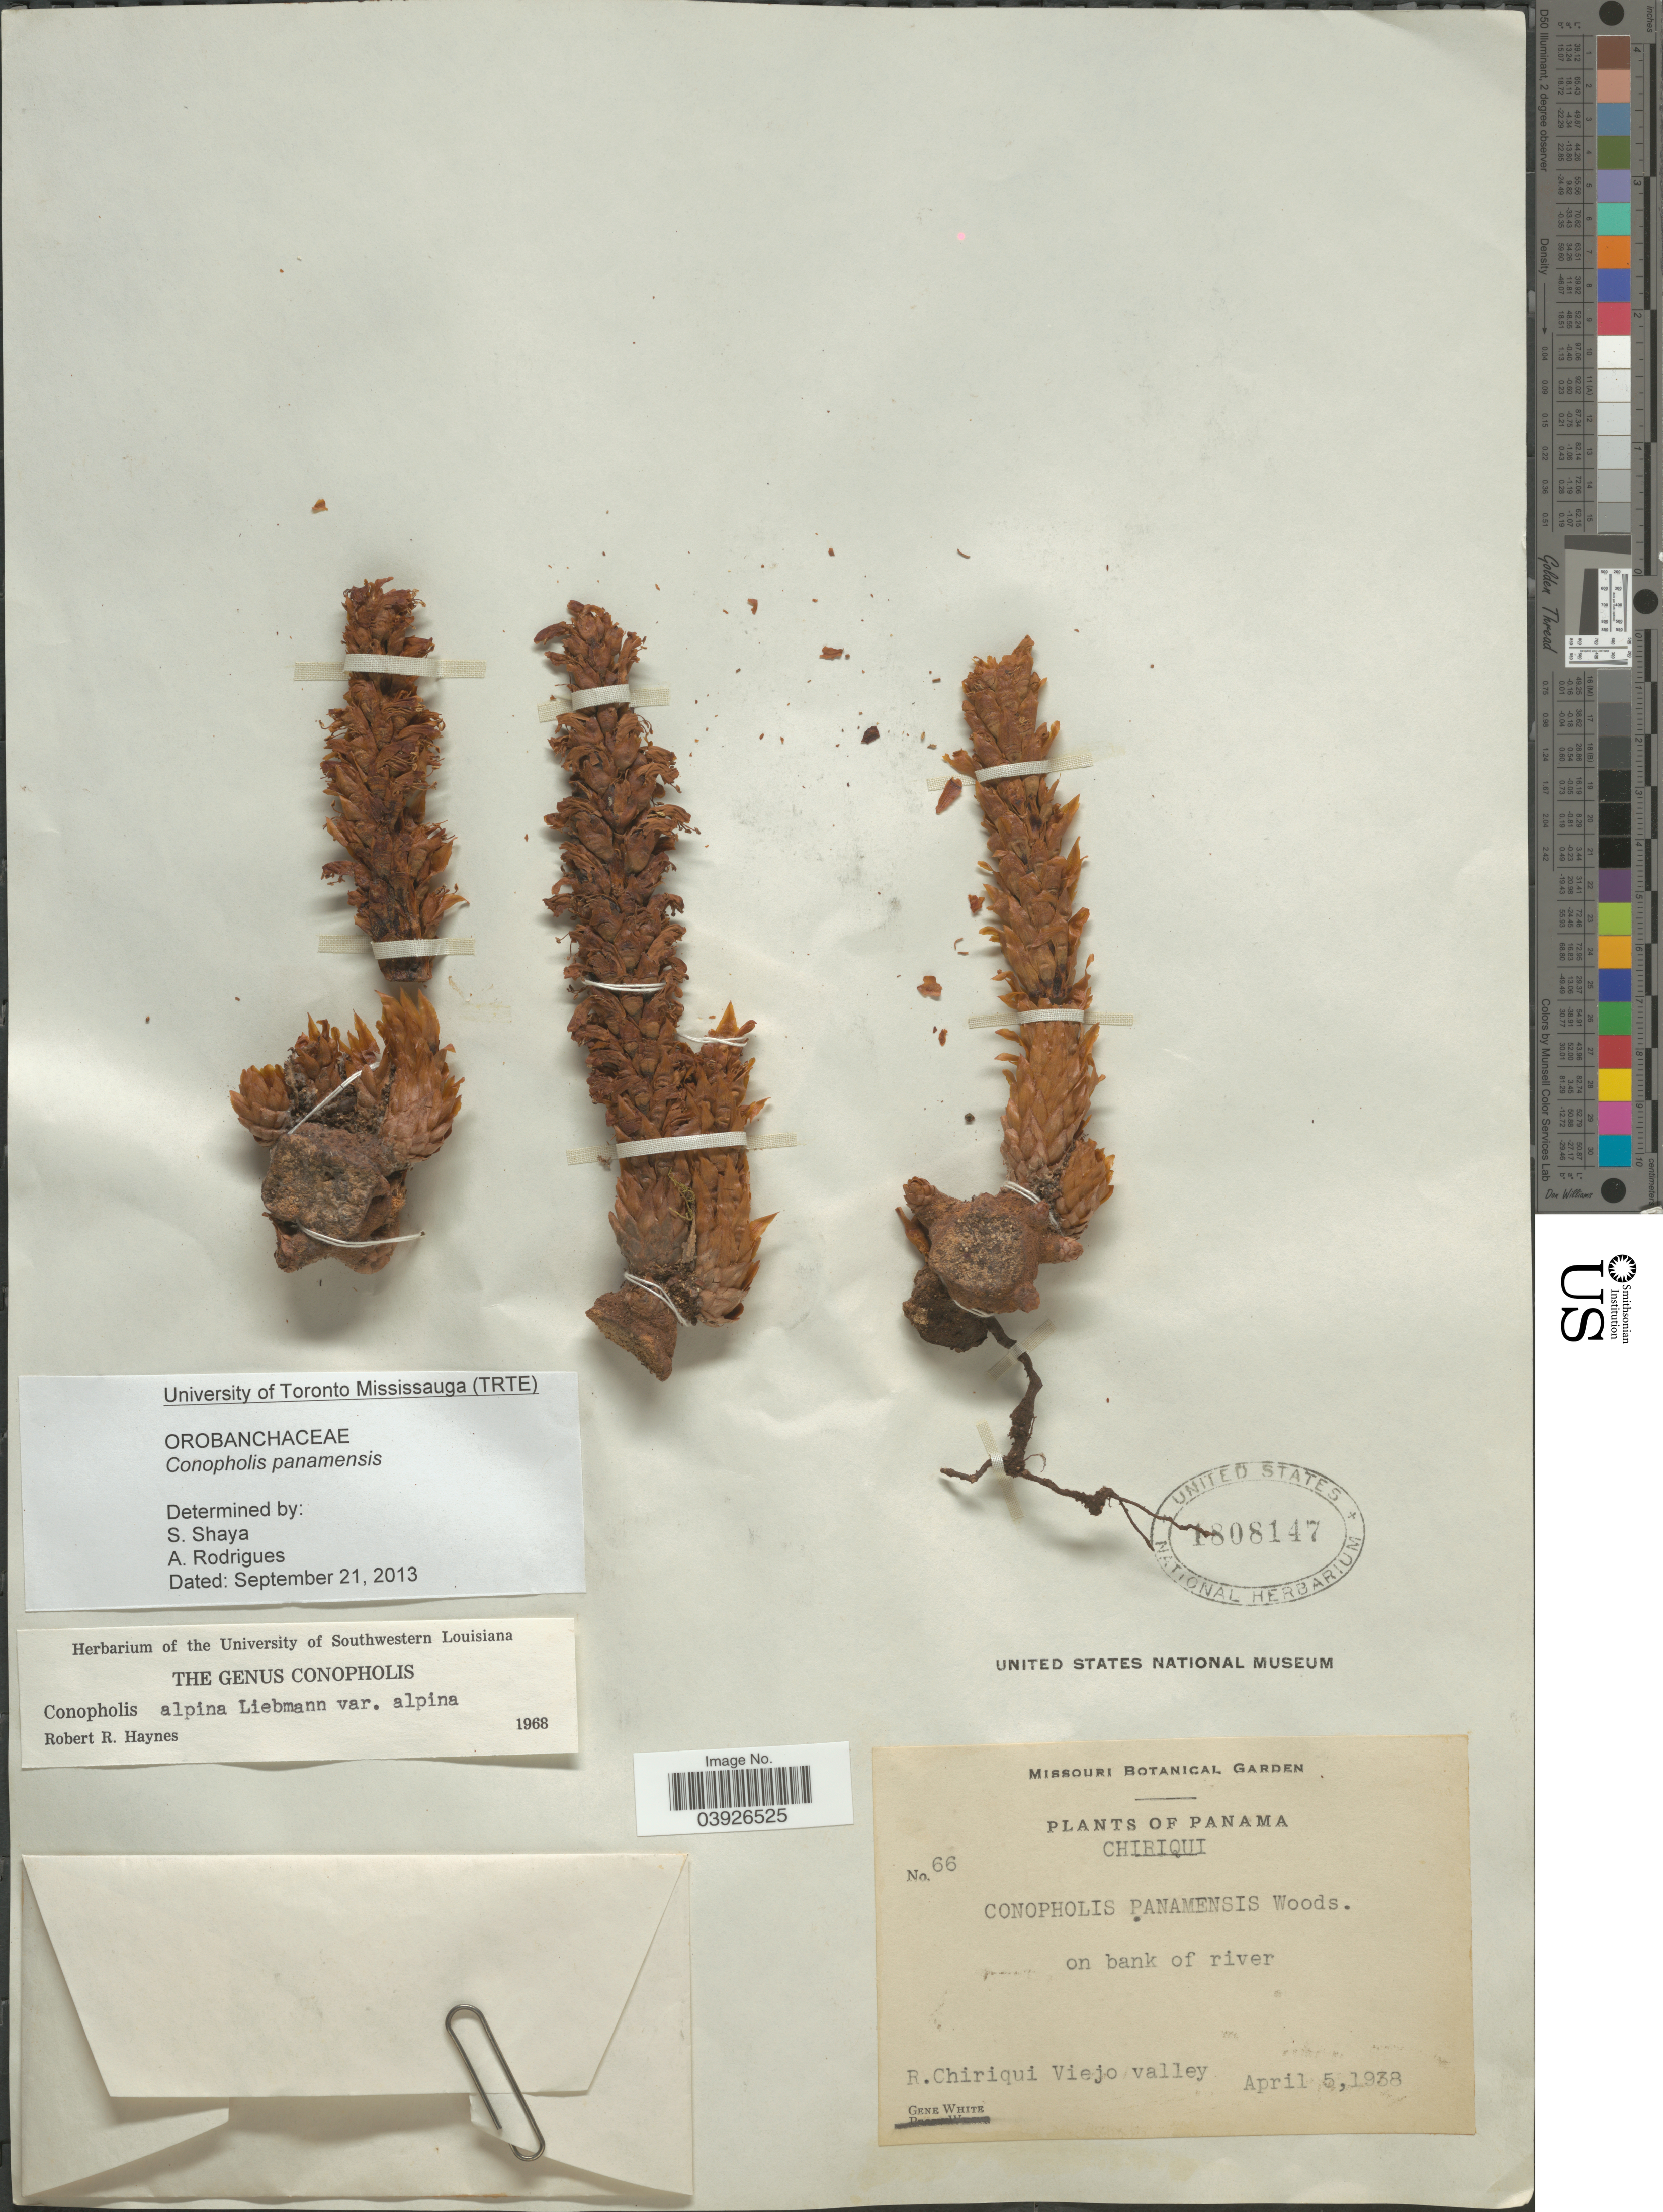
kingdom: Plantae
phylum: Tracheophyta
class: Magnoliopsida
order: Lamiales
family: Orobanchaceae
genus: Conopholis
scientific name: Conopholis panamensis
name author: Woodson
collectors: G. White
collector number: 66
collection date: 1938-04-05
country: Panama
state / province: Chiriqui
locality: R. Chiriqui Viejo valley.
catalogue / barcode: US 1808147